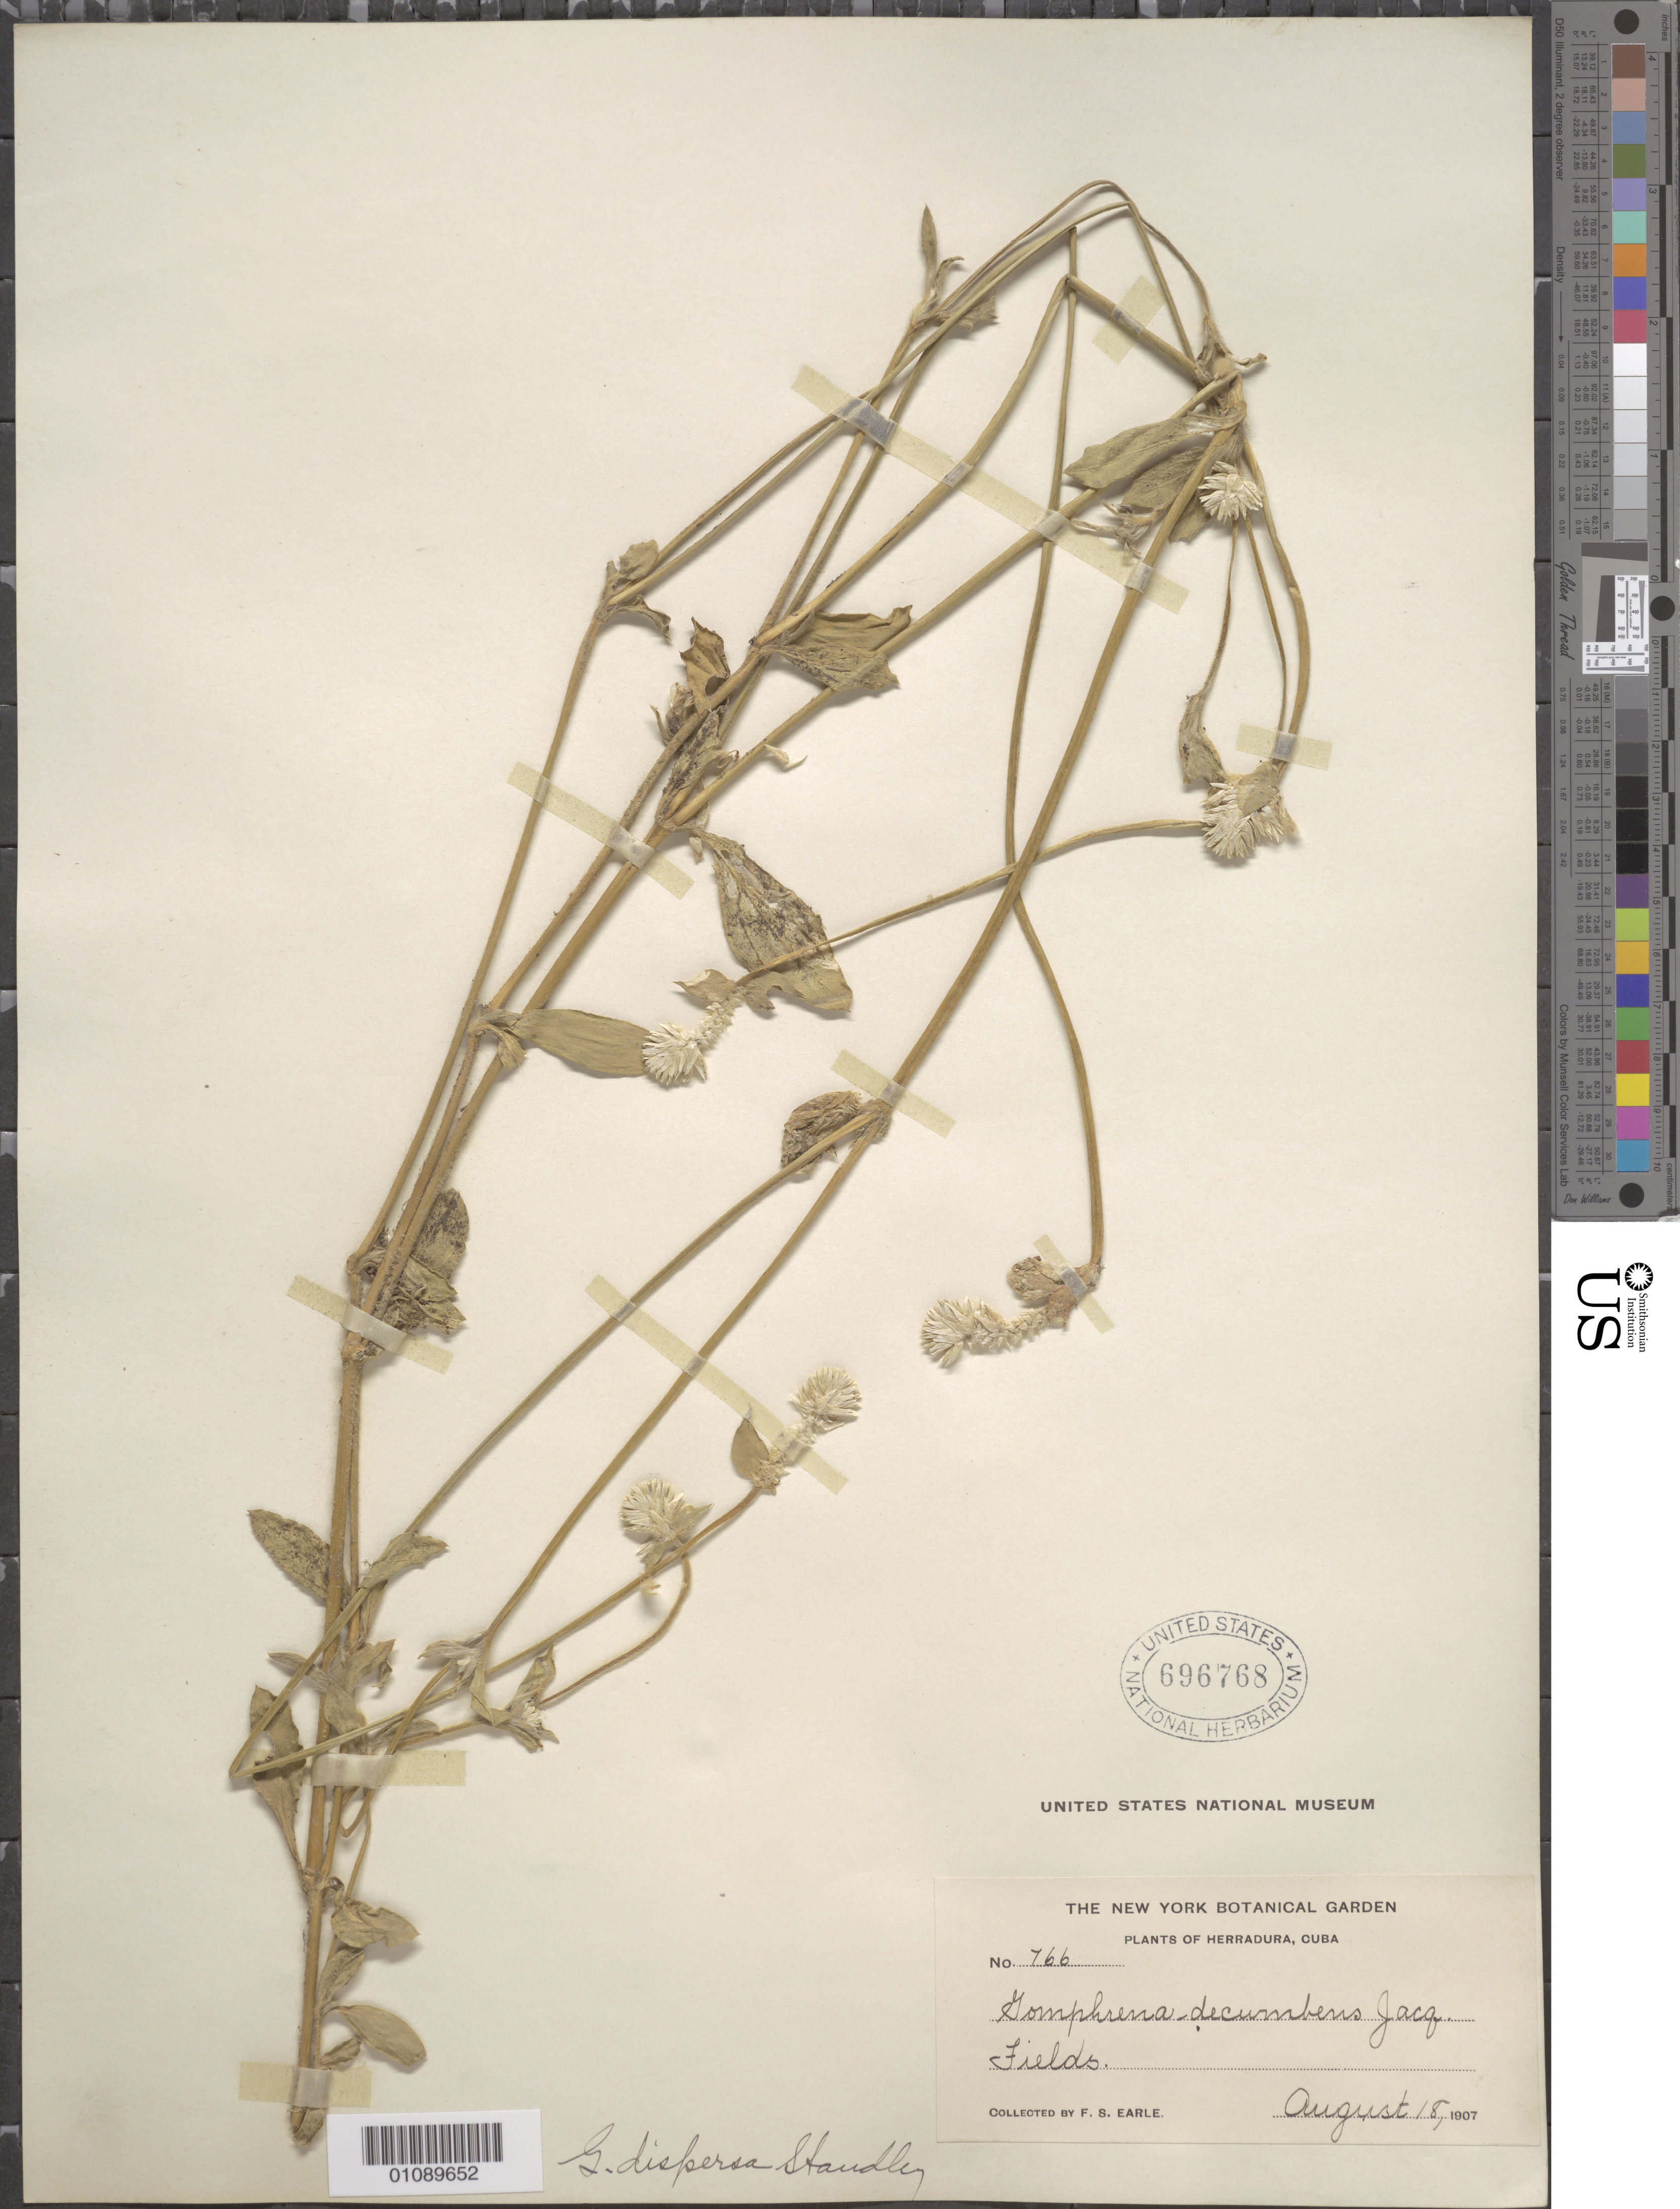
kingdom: Plantae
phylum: Tracheophyta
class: Magnoliopsida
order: Caryophyllales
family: Amaranthaceae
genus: Gomphrena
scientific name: Gomphrena dispersa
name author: Standl.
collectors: F. S. Earle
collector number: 766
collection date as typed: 18 Aug 1907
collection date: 1907-08-18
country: Cuba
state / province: Ciego de Ávila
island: Cuba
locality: Heradura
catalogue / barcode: US 696768